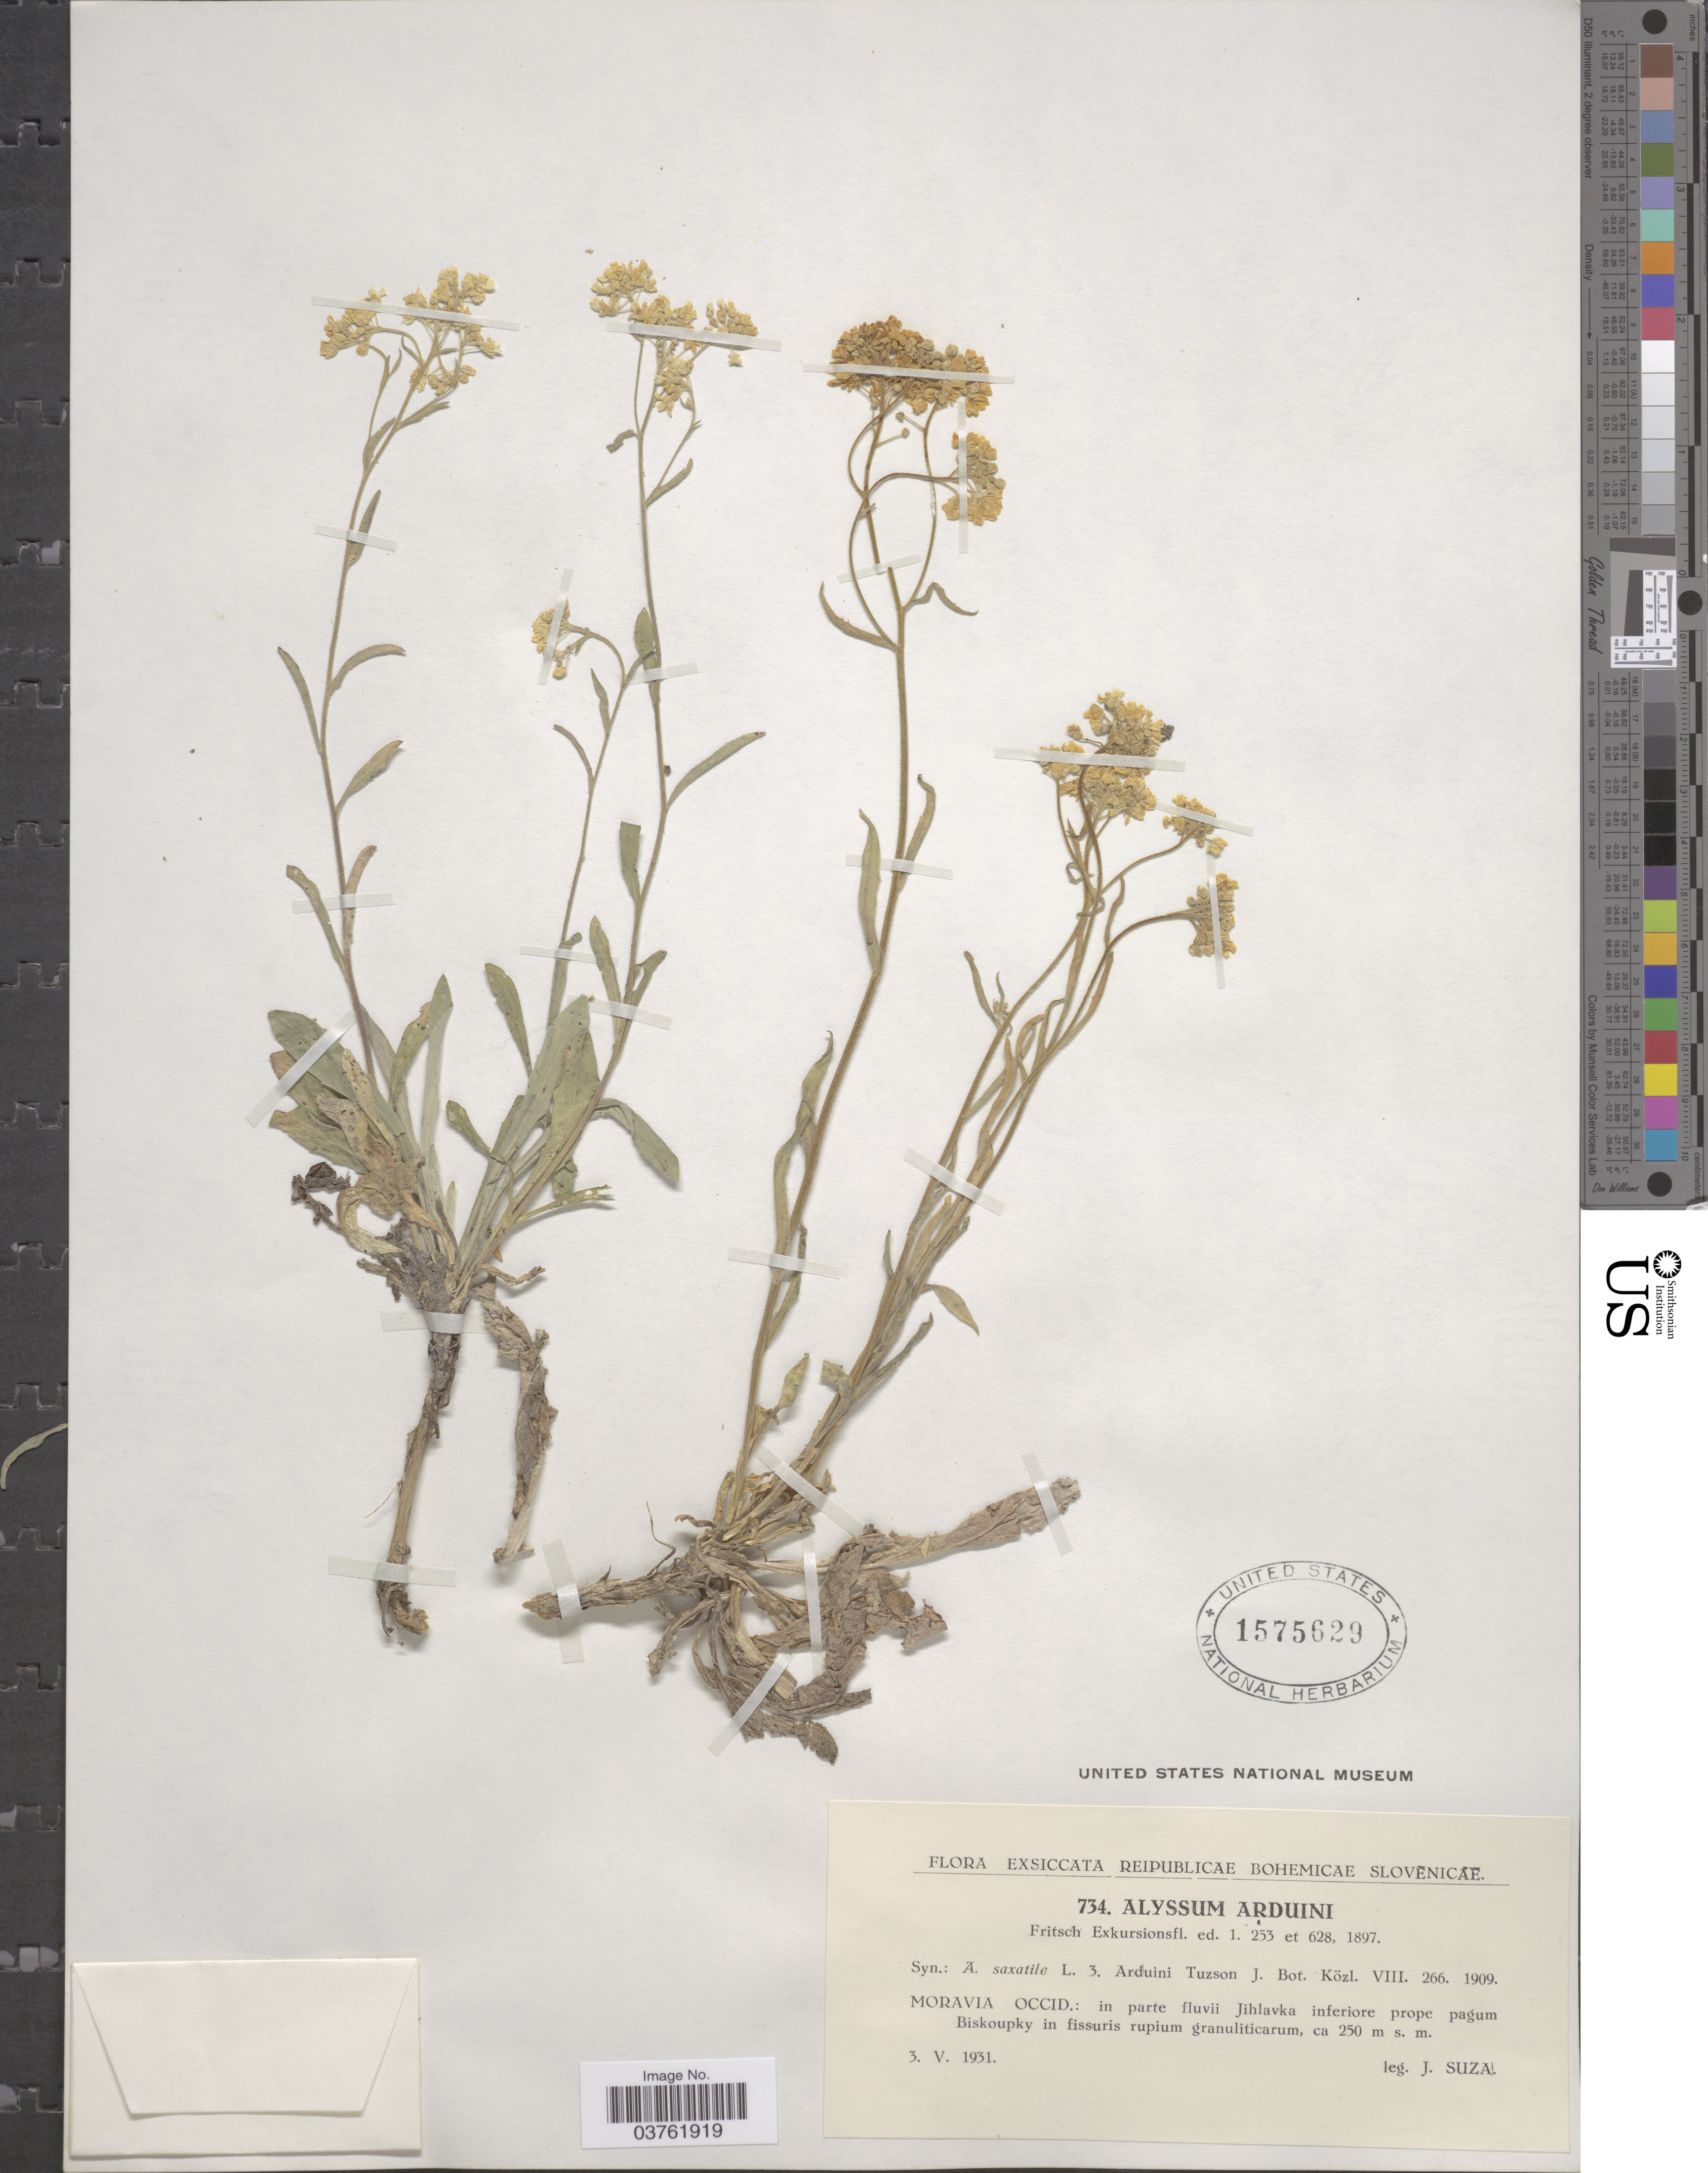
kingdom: Plantae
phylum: Tracheophyta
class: Magnoliopsida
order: Brassicales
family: Brassicaceae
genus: Alyssum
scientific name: Alyssum arduinii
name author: Fritsch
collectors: J. Suza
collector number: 734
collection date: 1931-05-03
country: Czechia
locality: Reipublicae Bohemicae Slovenicae. Moravia Occid.: in parte fluvii Jihlavka inferiore prope pagum Biskoupky in fissuris rupium granuliticarum.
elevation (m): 250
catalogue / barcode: US 1575629